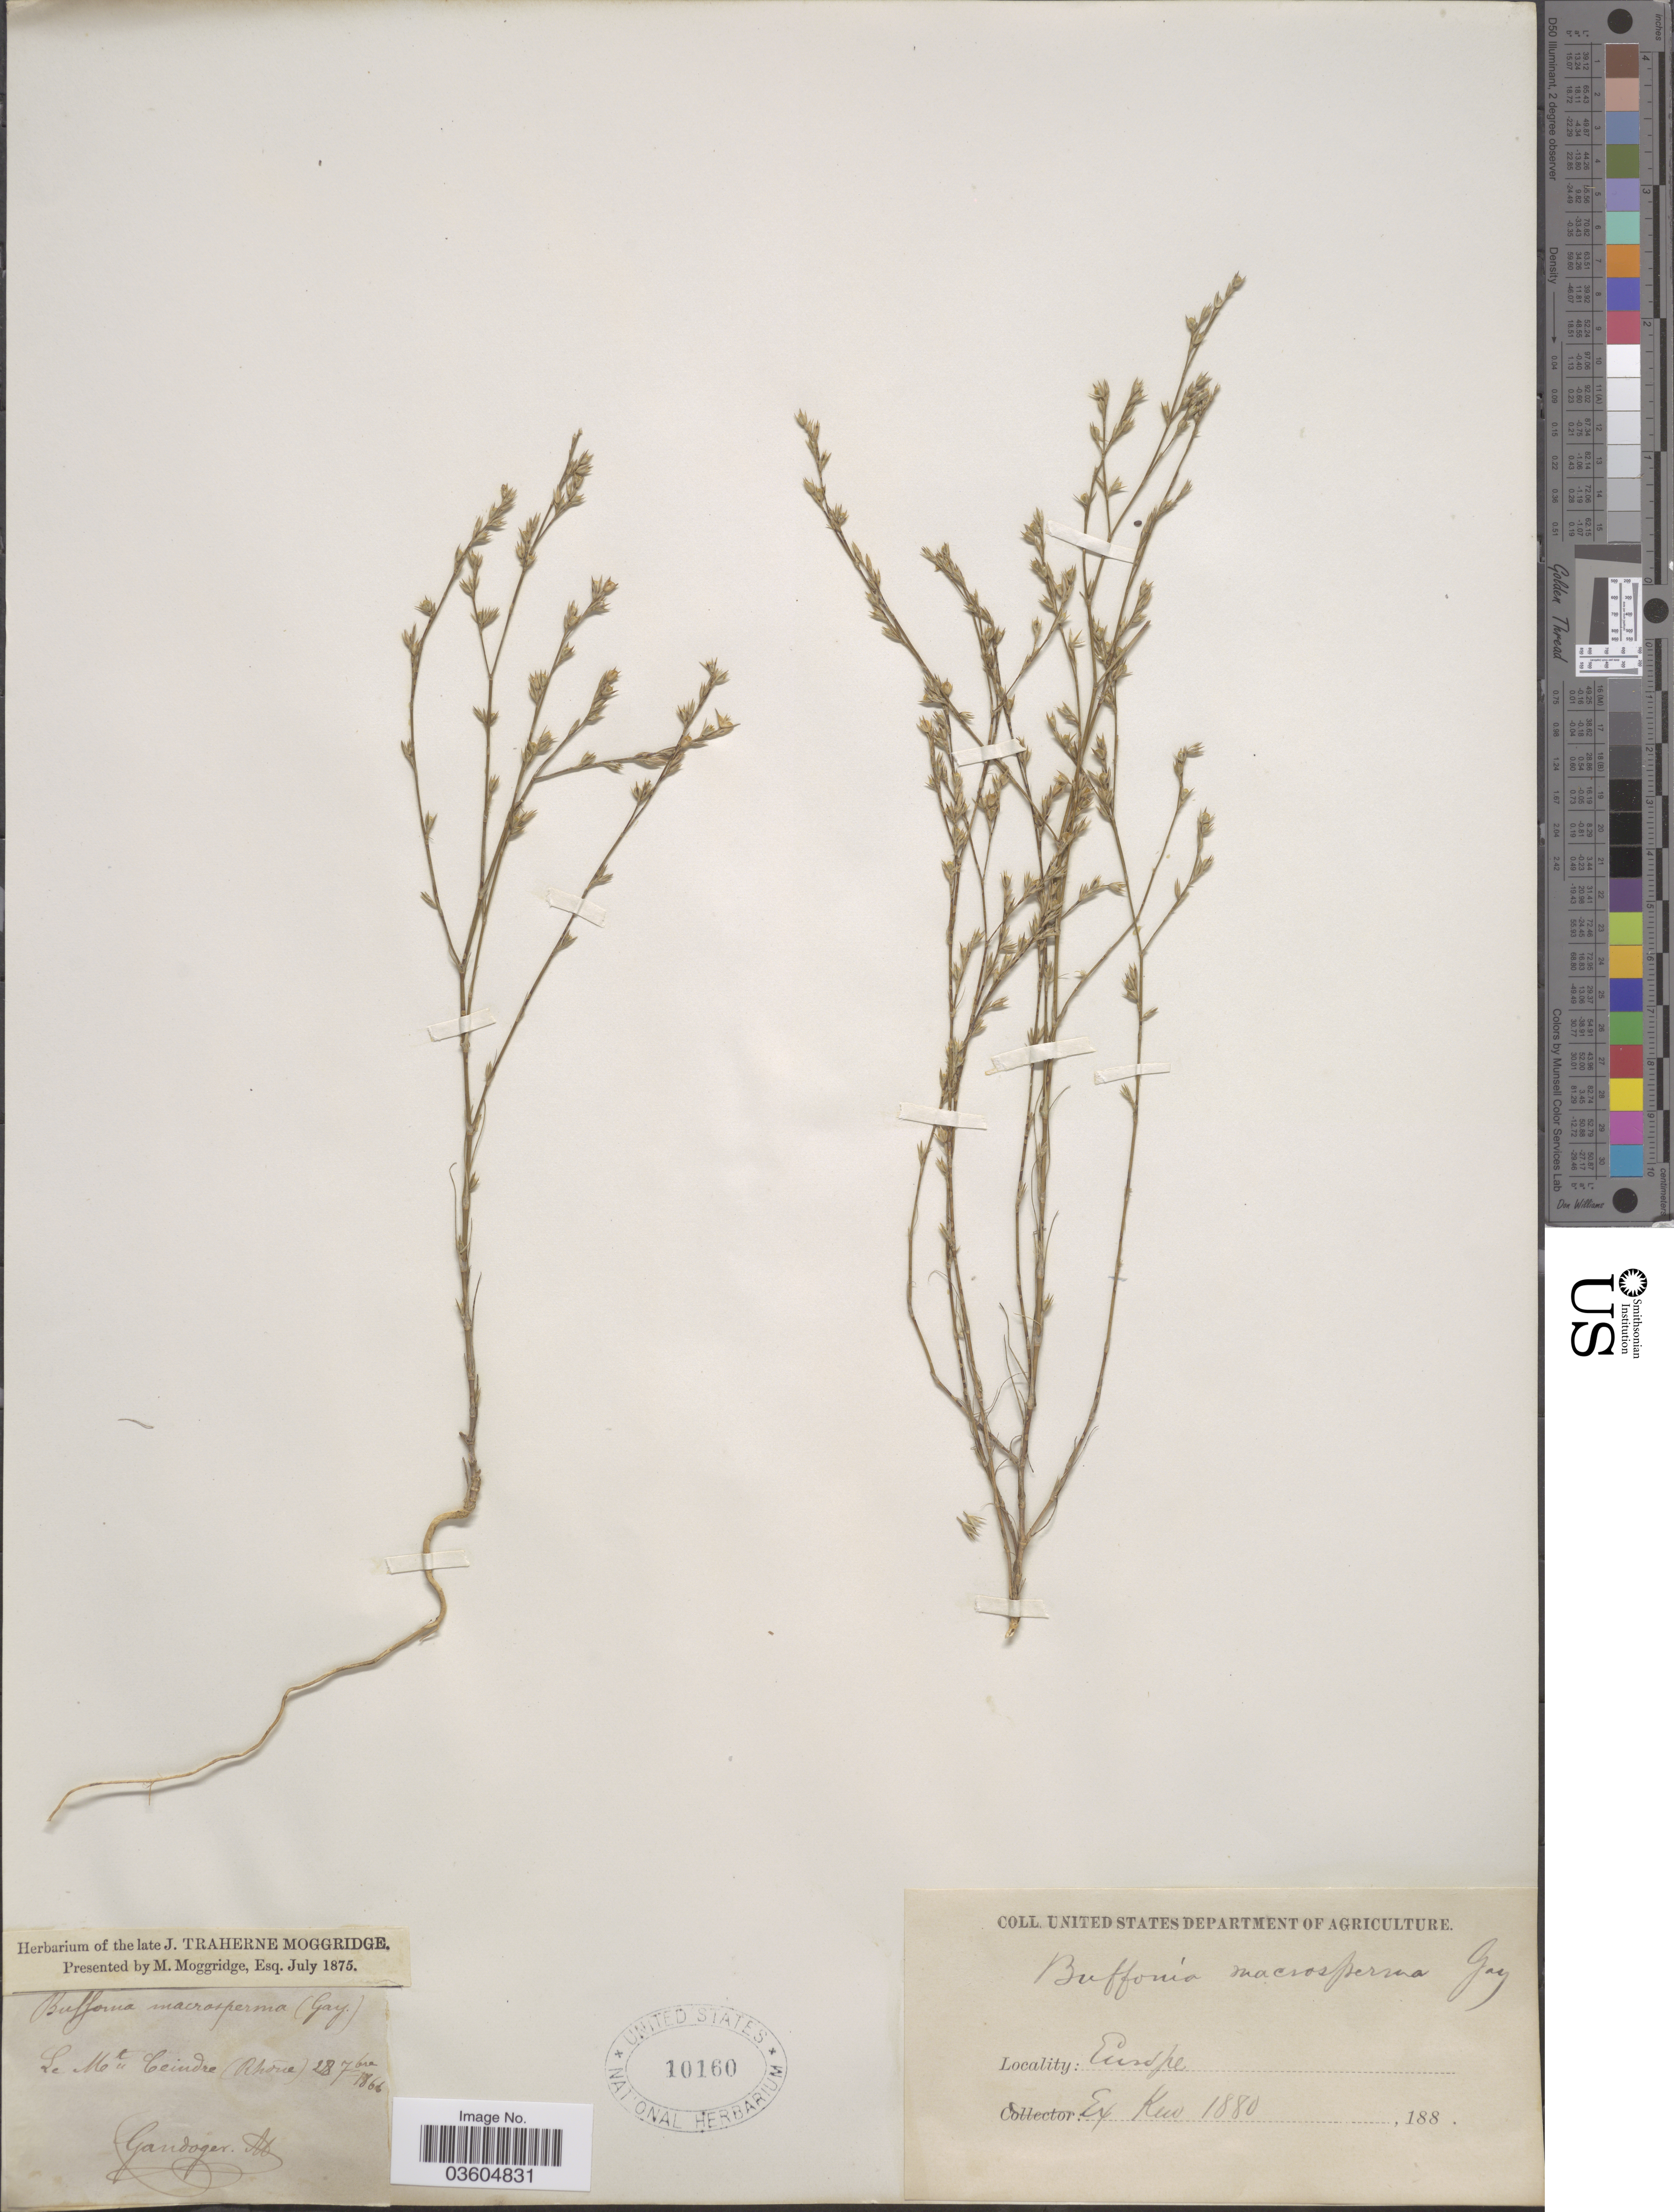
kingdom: Plantae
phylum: Tracheophyta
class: Magnoliopsida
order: Caryophyllales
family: Caryophyllaceae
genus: Bufonia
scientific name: Bufonia macrosperma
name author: J. Gay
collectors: M. Gandoger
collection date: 1866-09-28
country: France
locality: Le Mt Ceindre (Rhone). Europe.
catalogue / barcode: US 10160